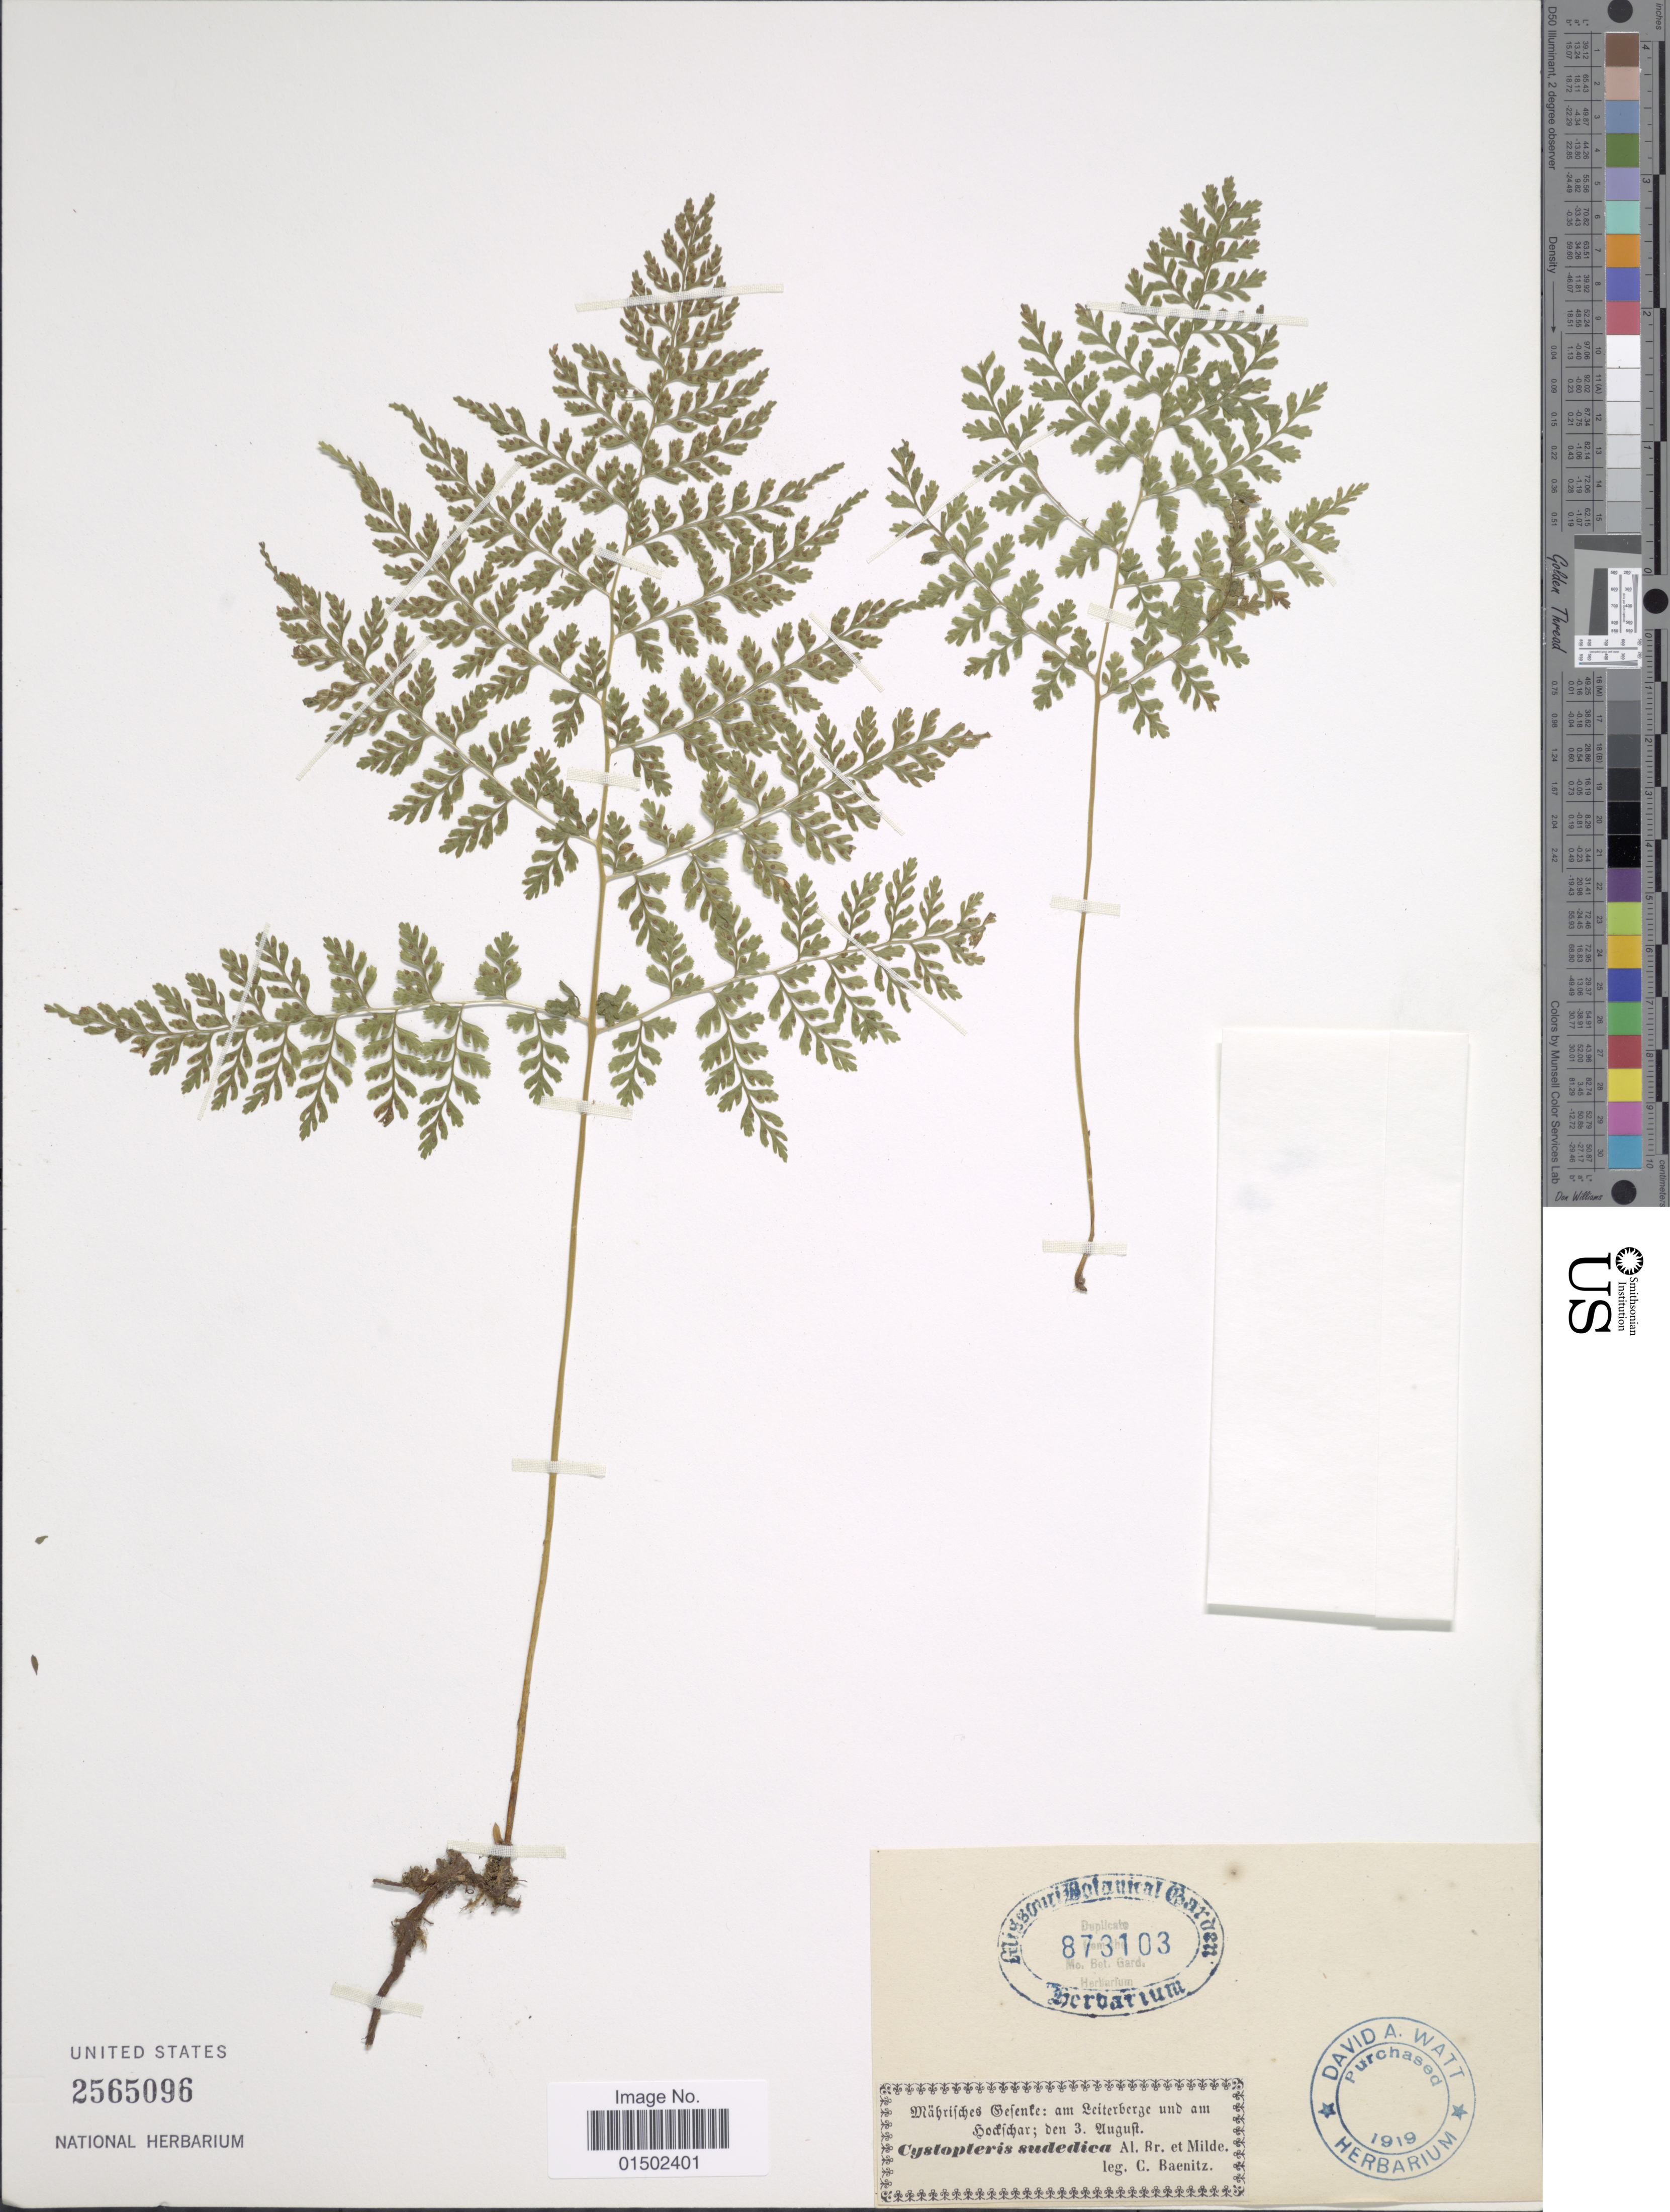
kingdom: Plantae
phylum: Tracheophyta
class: Polypodiopsida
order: Polypodiales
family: Cystopteridaceae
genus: Cystopteris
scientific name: Cystopteris sudetica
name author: A. Braun & Milde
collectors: C. G. Baenitz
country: Germany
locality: Mahrifches Cefente: am Leiterberge und am hoctichar [interpreted]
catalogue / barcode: US 2565096